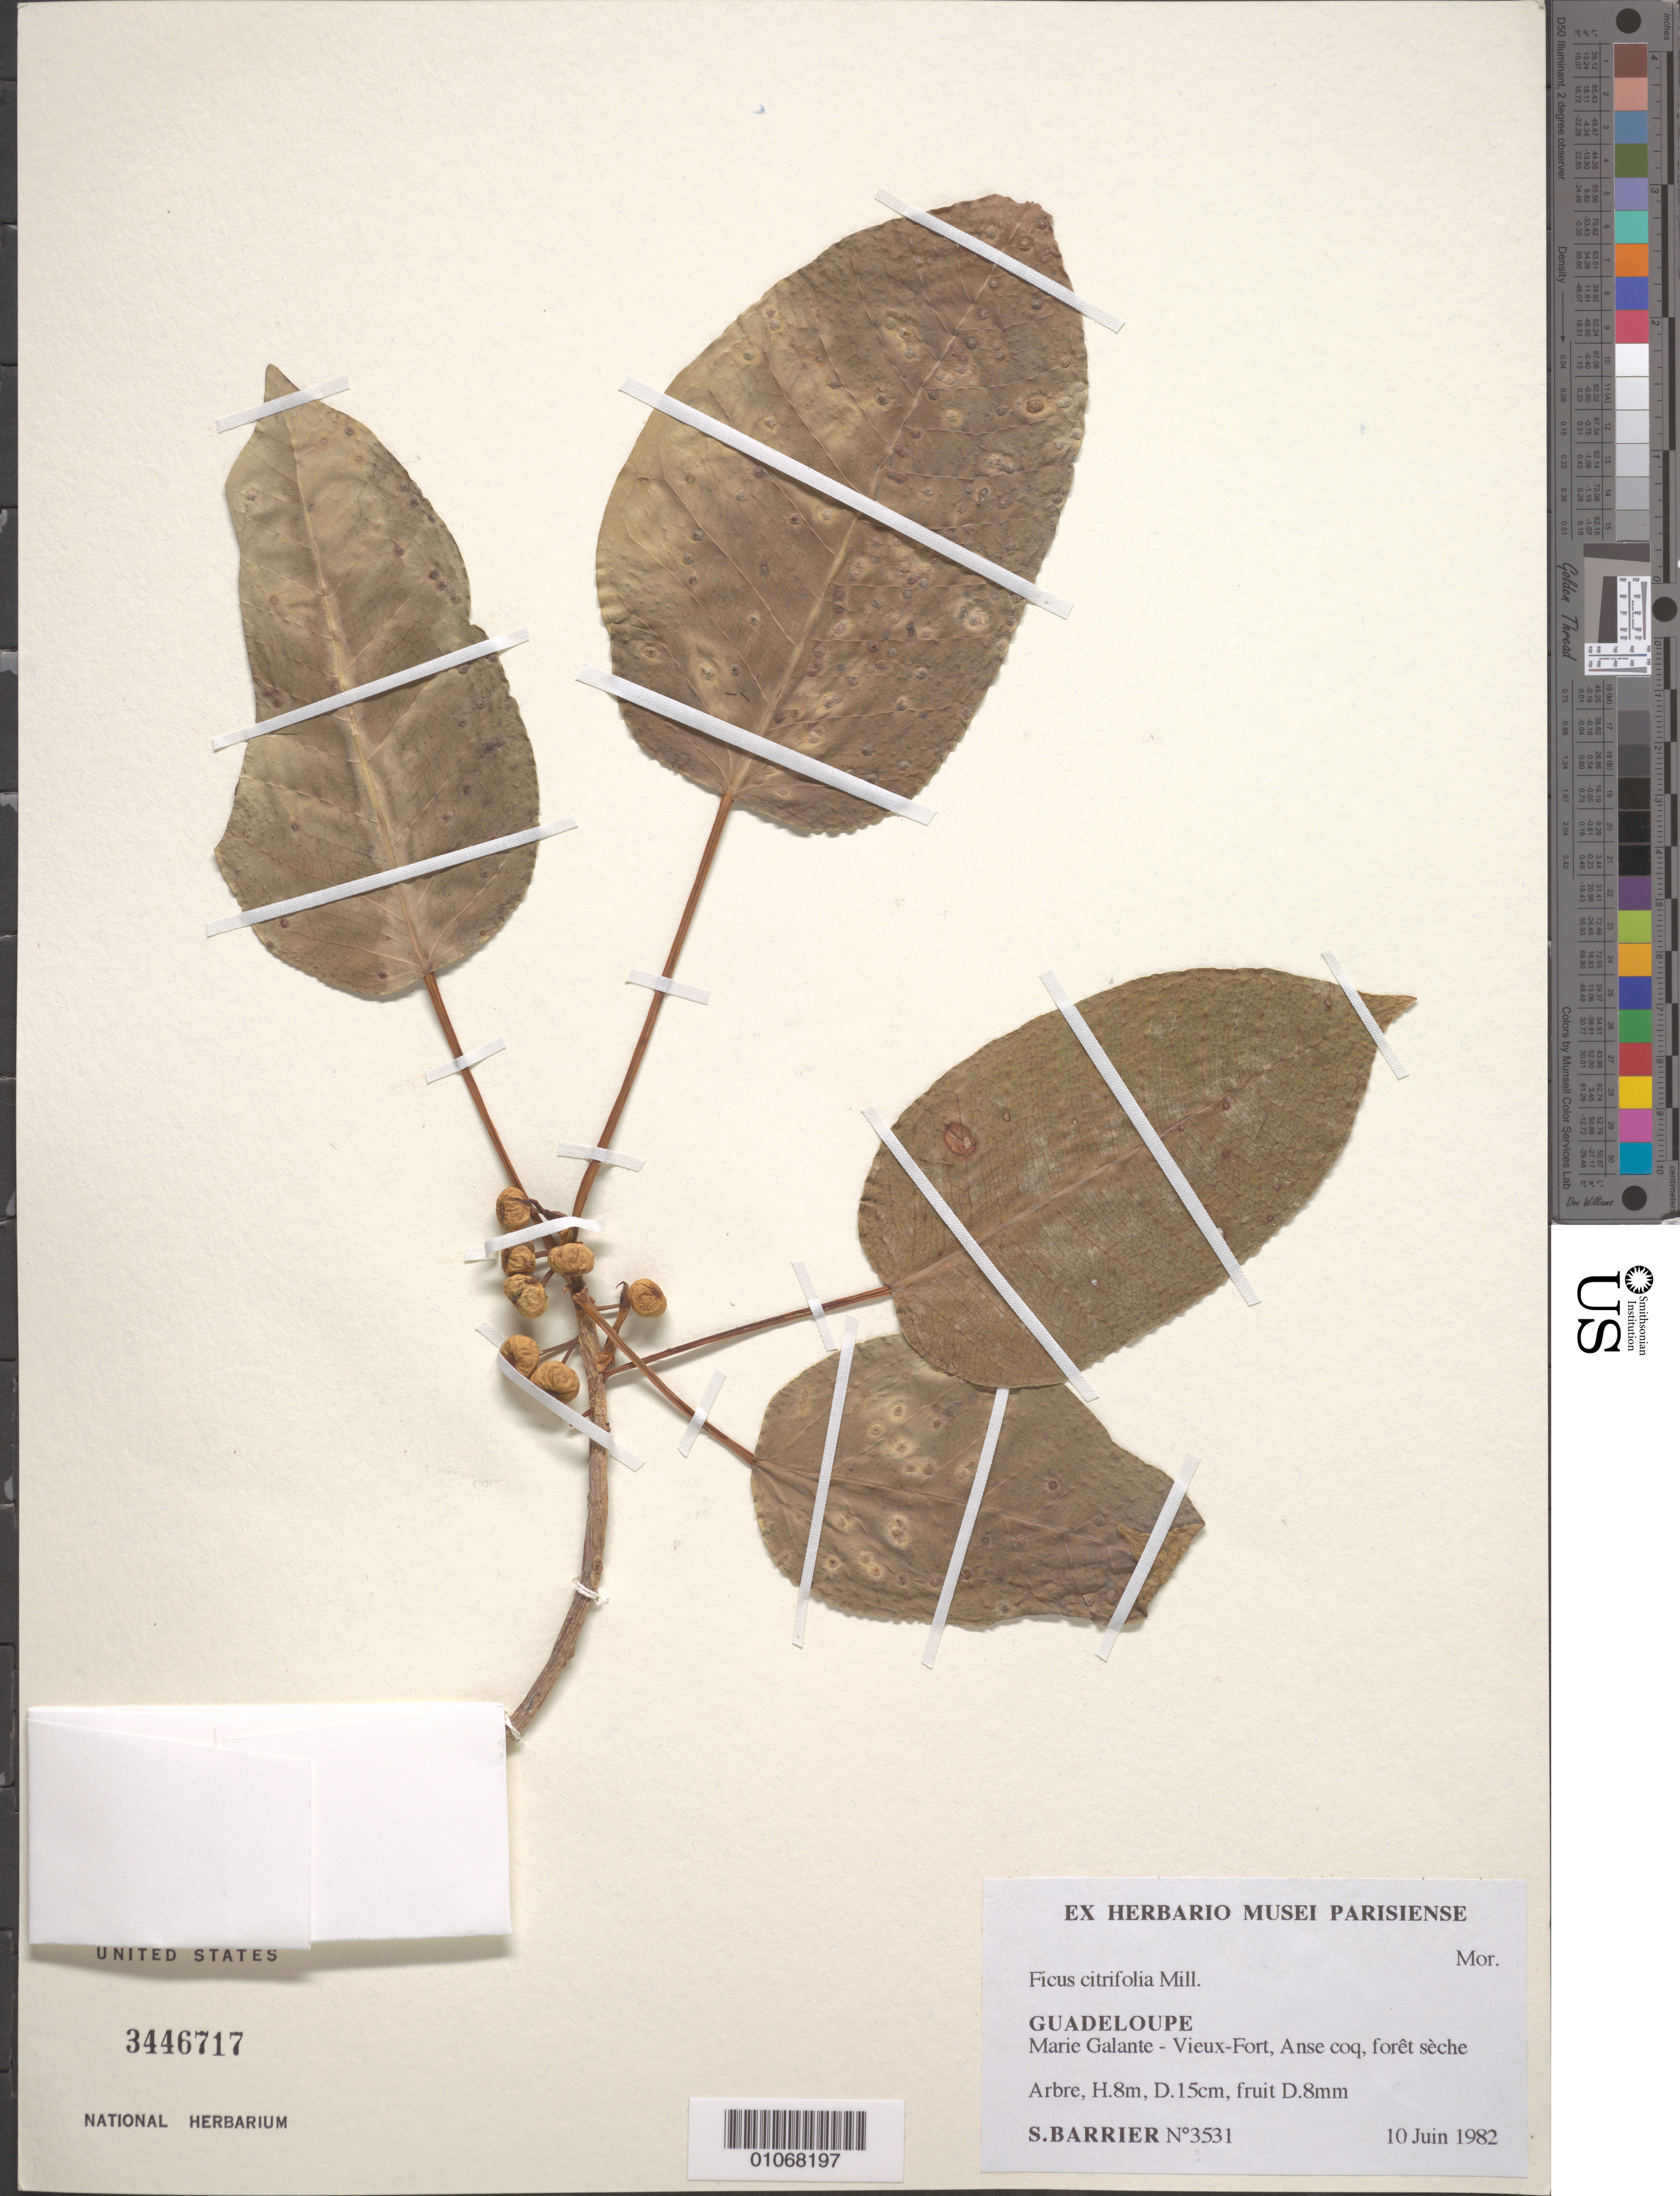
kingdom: Plantae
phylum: Tracheophyta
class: Magnoliopsida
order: Rosales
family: Moraceae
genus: Ficus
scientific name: Ficus citrifolia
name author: Mill.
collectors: S. Barrier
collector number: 3531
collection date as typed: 10 Jun 1982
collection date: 1982-06-10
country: Guadeloupe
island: Marie Galante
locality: Vieux-Fort,Anse coq, foret seche.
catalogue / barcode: US 3446717